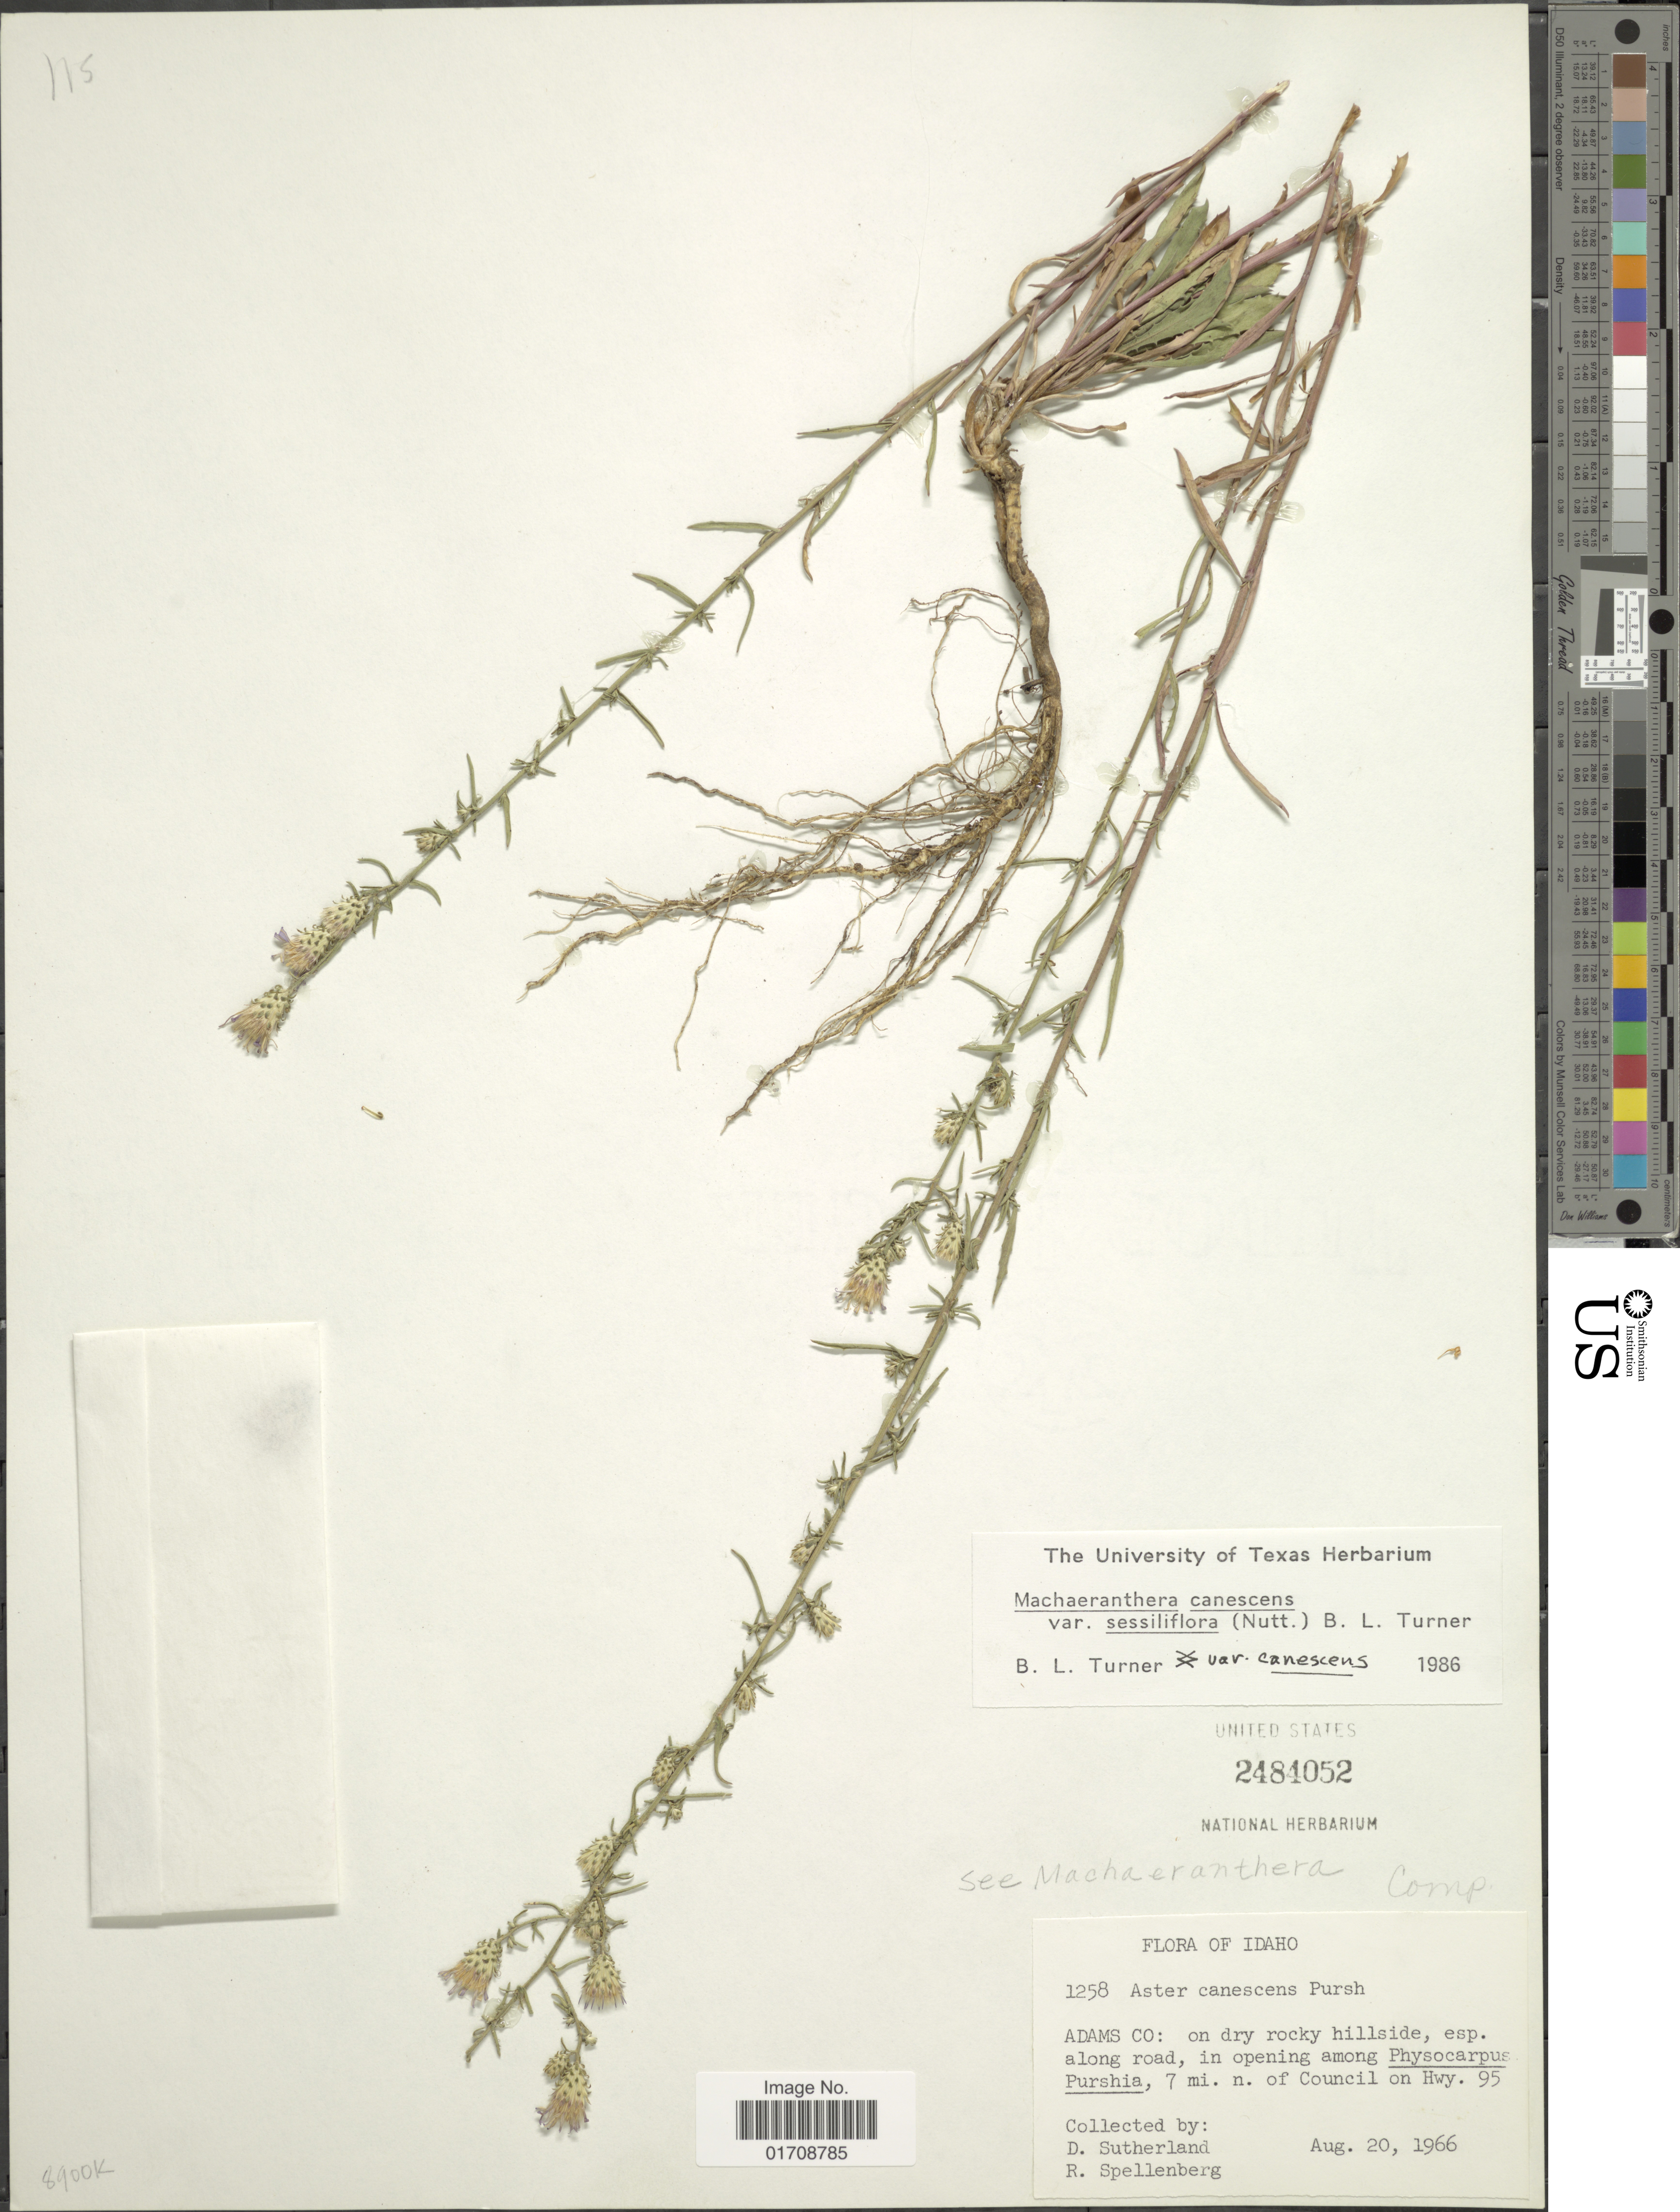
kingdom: Plantae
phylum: Tracheophyta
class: Magnoliopsida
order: Asterales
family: Asteraceae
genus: Machaeranthera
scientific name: Machaeranthera canescens var. sessiliflora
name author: (Nutt.) B.L. Turner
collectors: D. Sutherland & R. Spellenberg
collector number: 1258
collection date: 1966-08-20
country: United States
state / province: Idaho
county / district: Adams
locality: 7 mi. N of Council on Hwy.95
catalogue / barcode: US 2484052